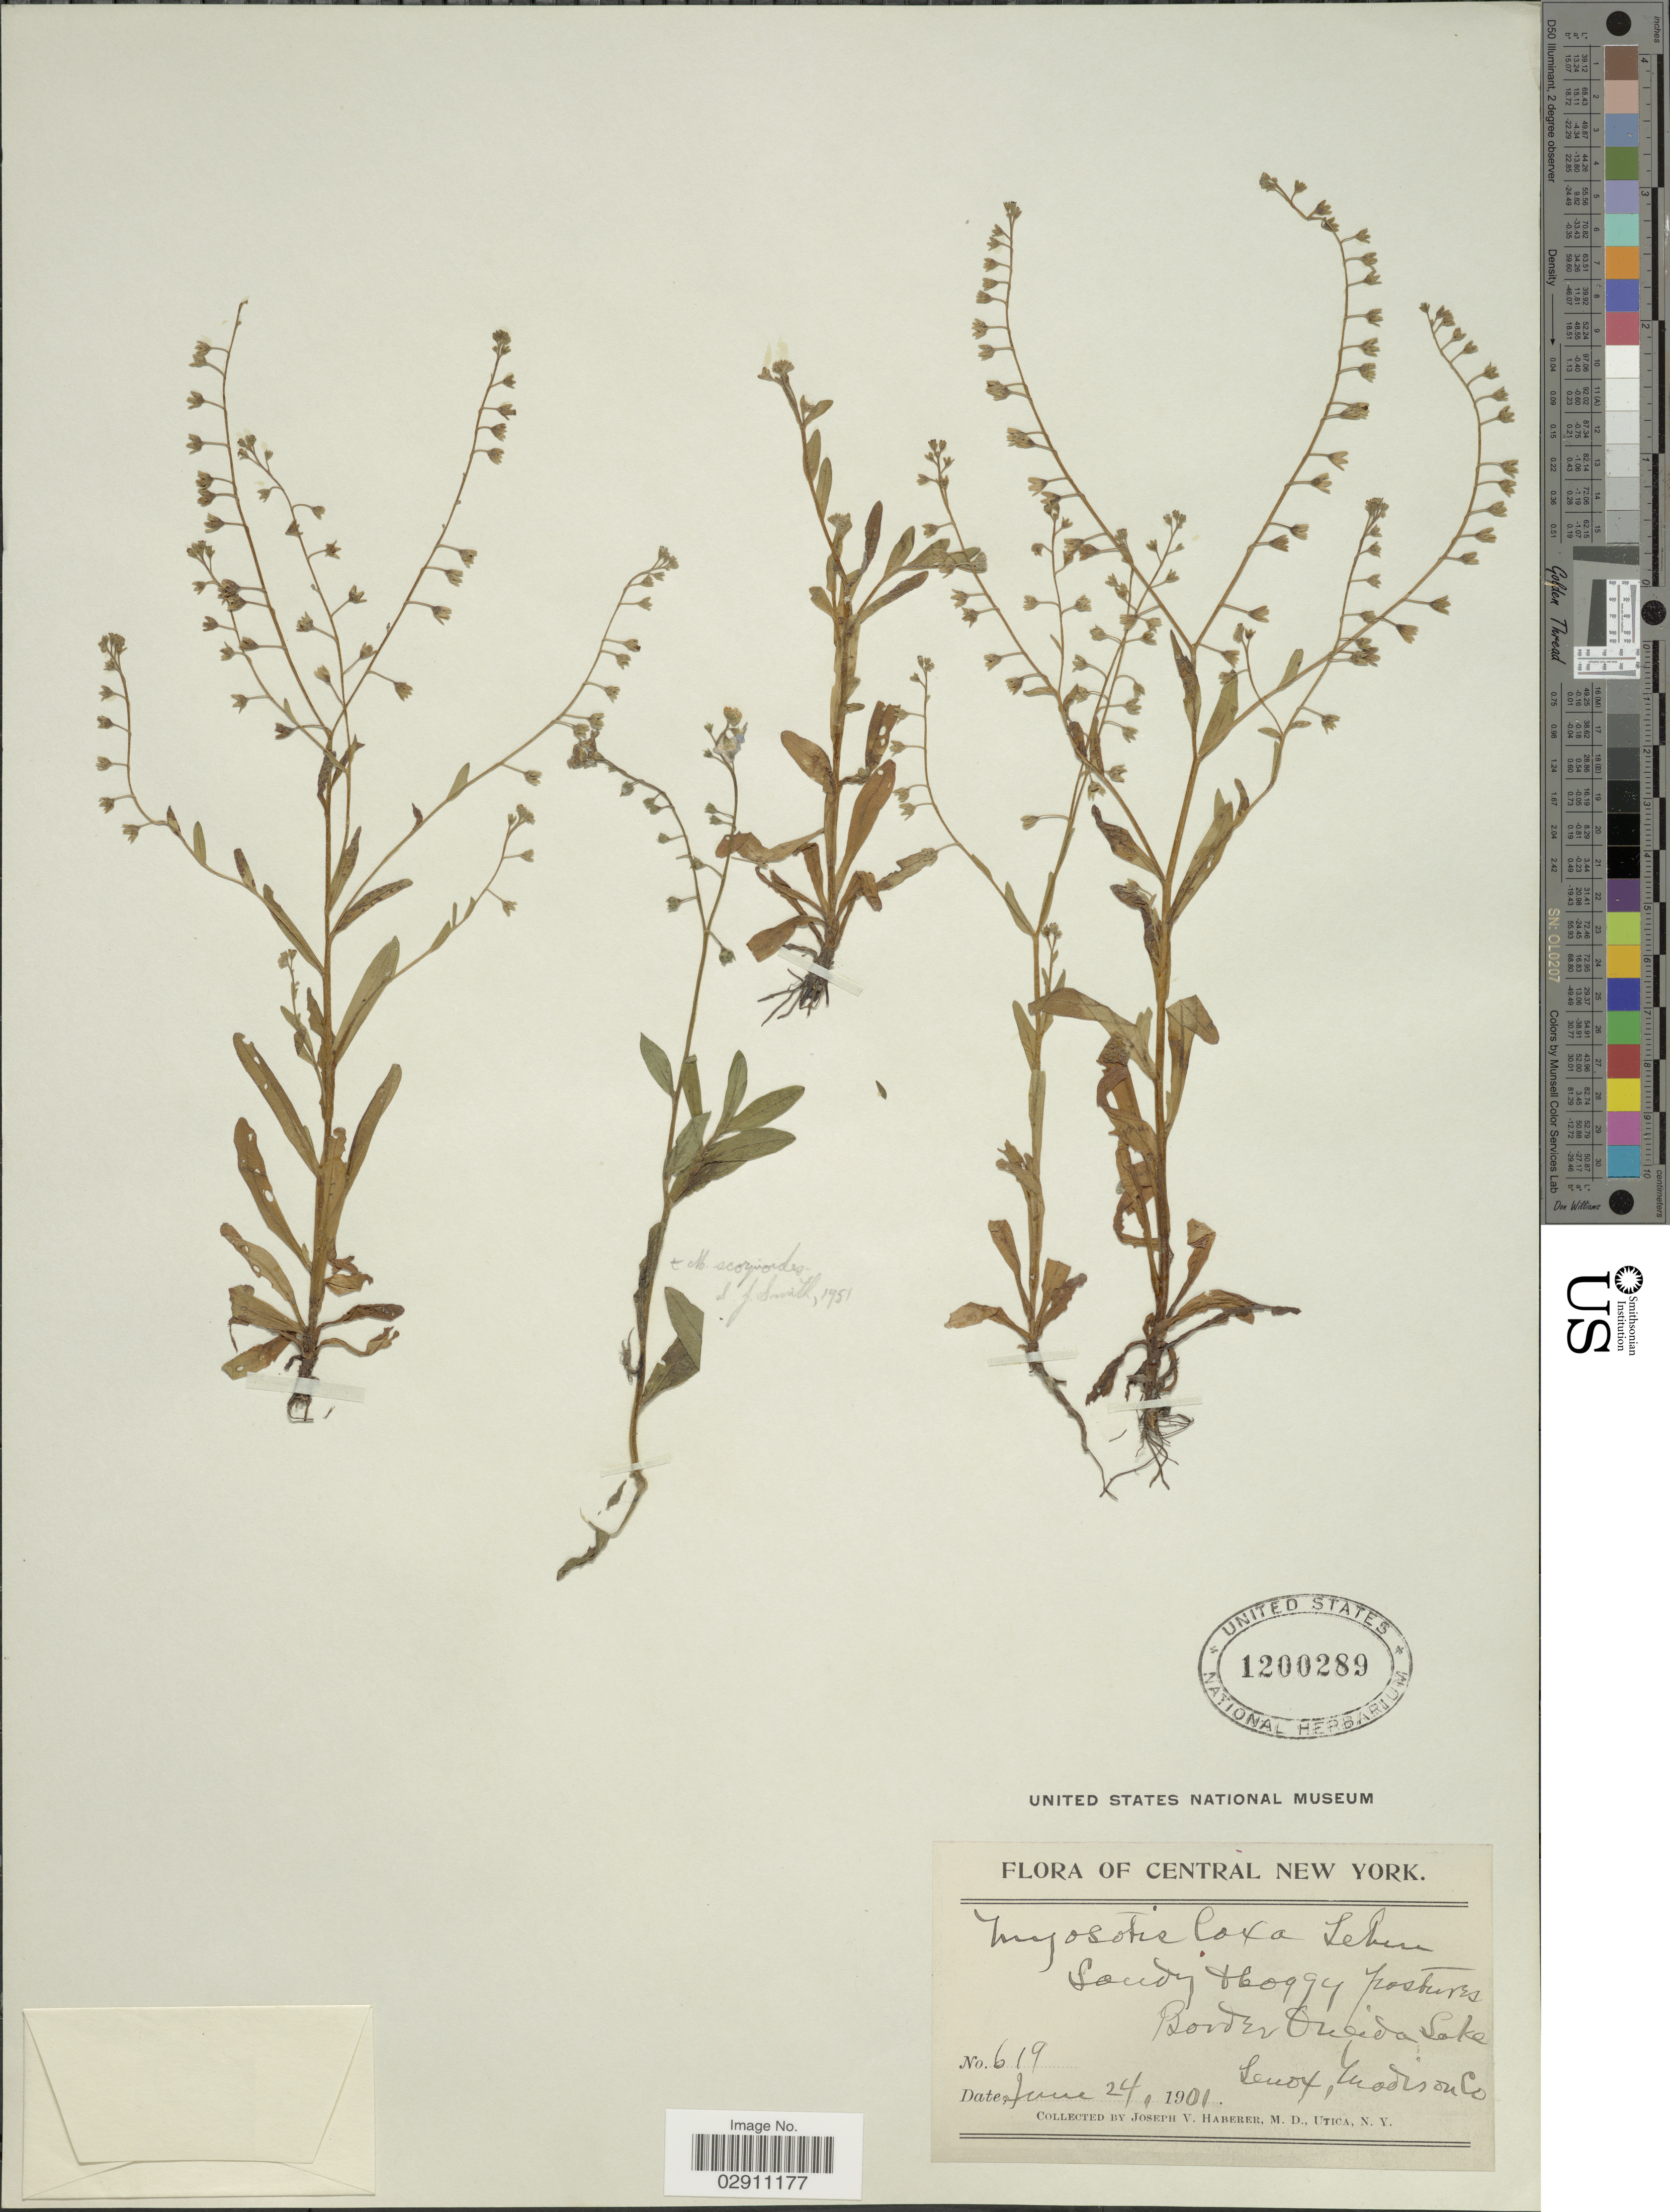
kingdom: Plantae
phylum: Tracheophyta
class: Magnoliopsida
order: Boraginales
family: Boraginaceae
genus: Myosotis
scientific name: Myosotis laxa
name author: F. Lehm.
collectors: J. V. Haberer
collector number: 619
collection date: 1901-06-24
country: United States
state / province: New York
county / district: Oneida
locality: Central New York, Border Oneida lake, Lenox, Madison Co.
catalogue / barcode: US 1200289